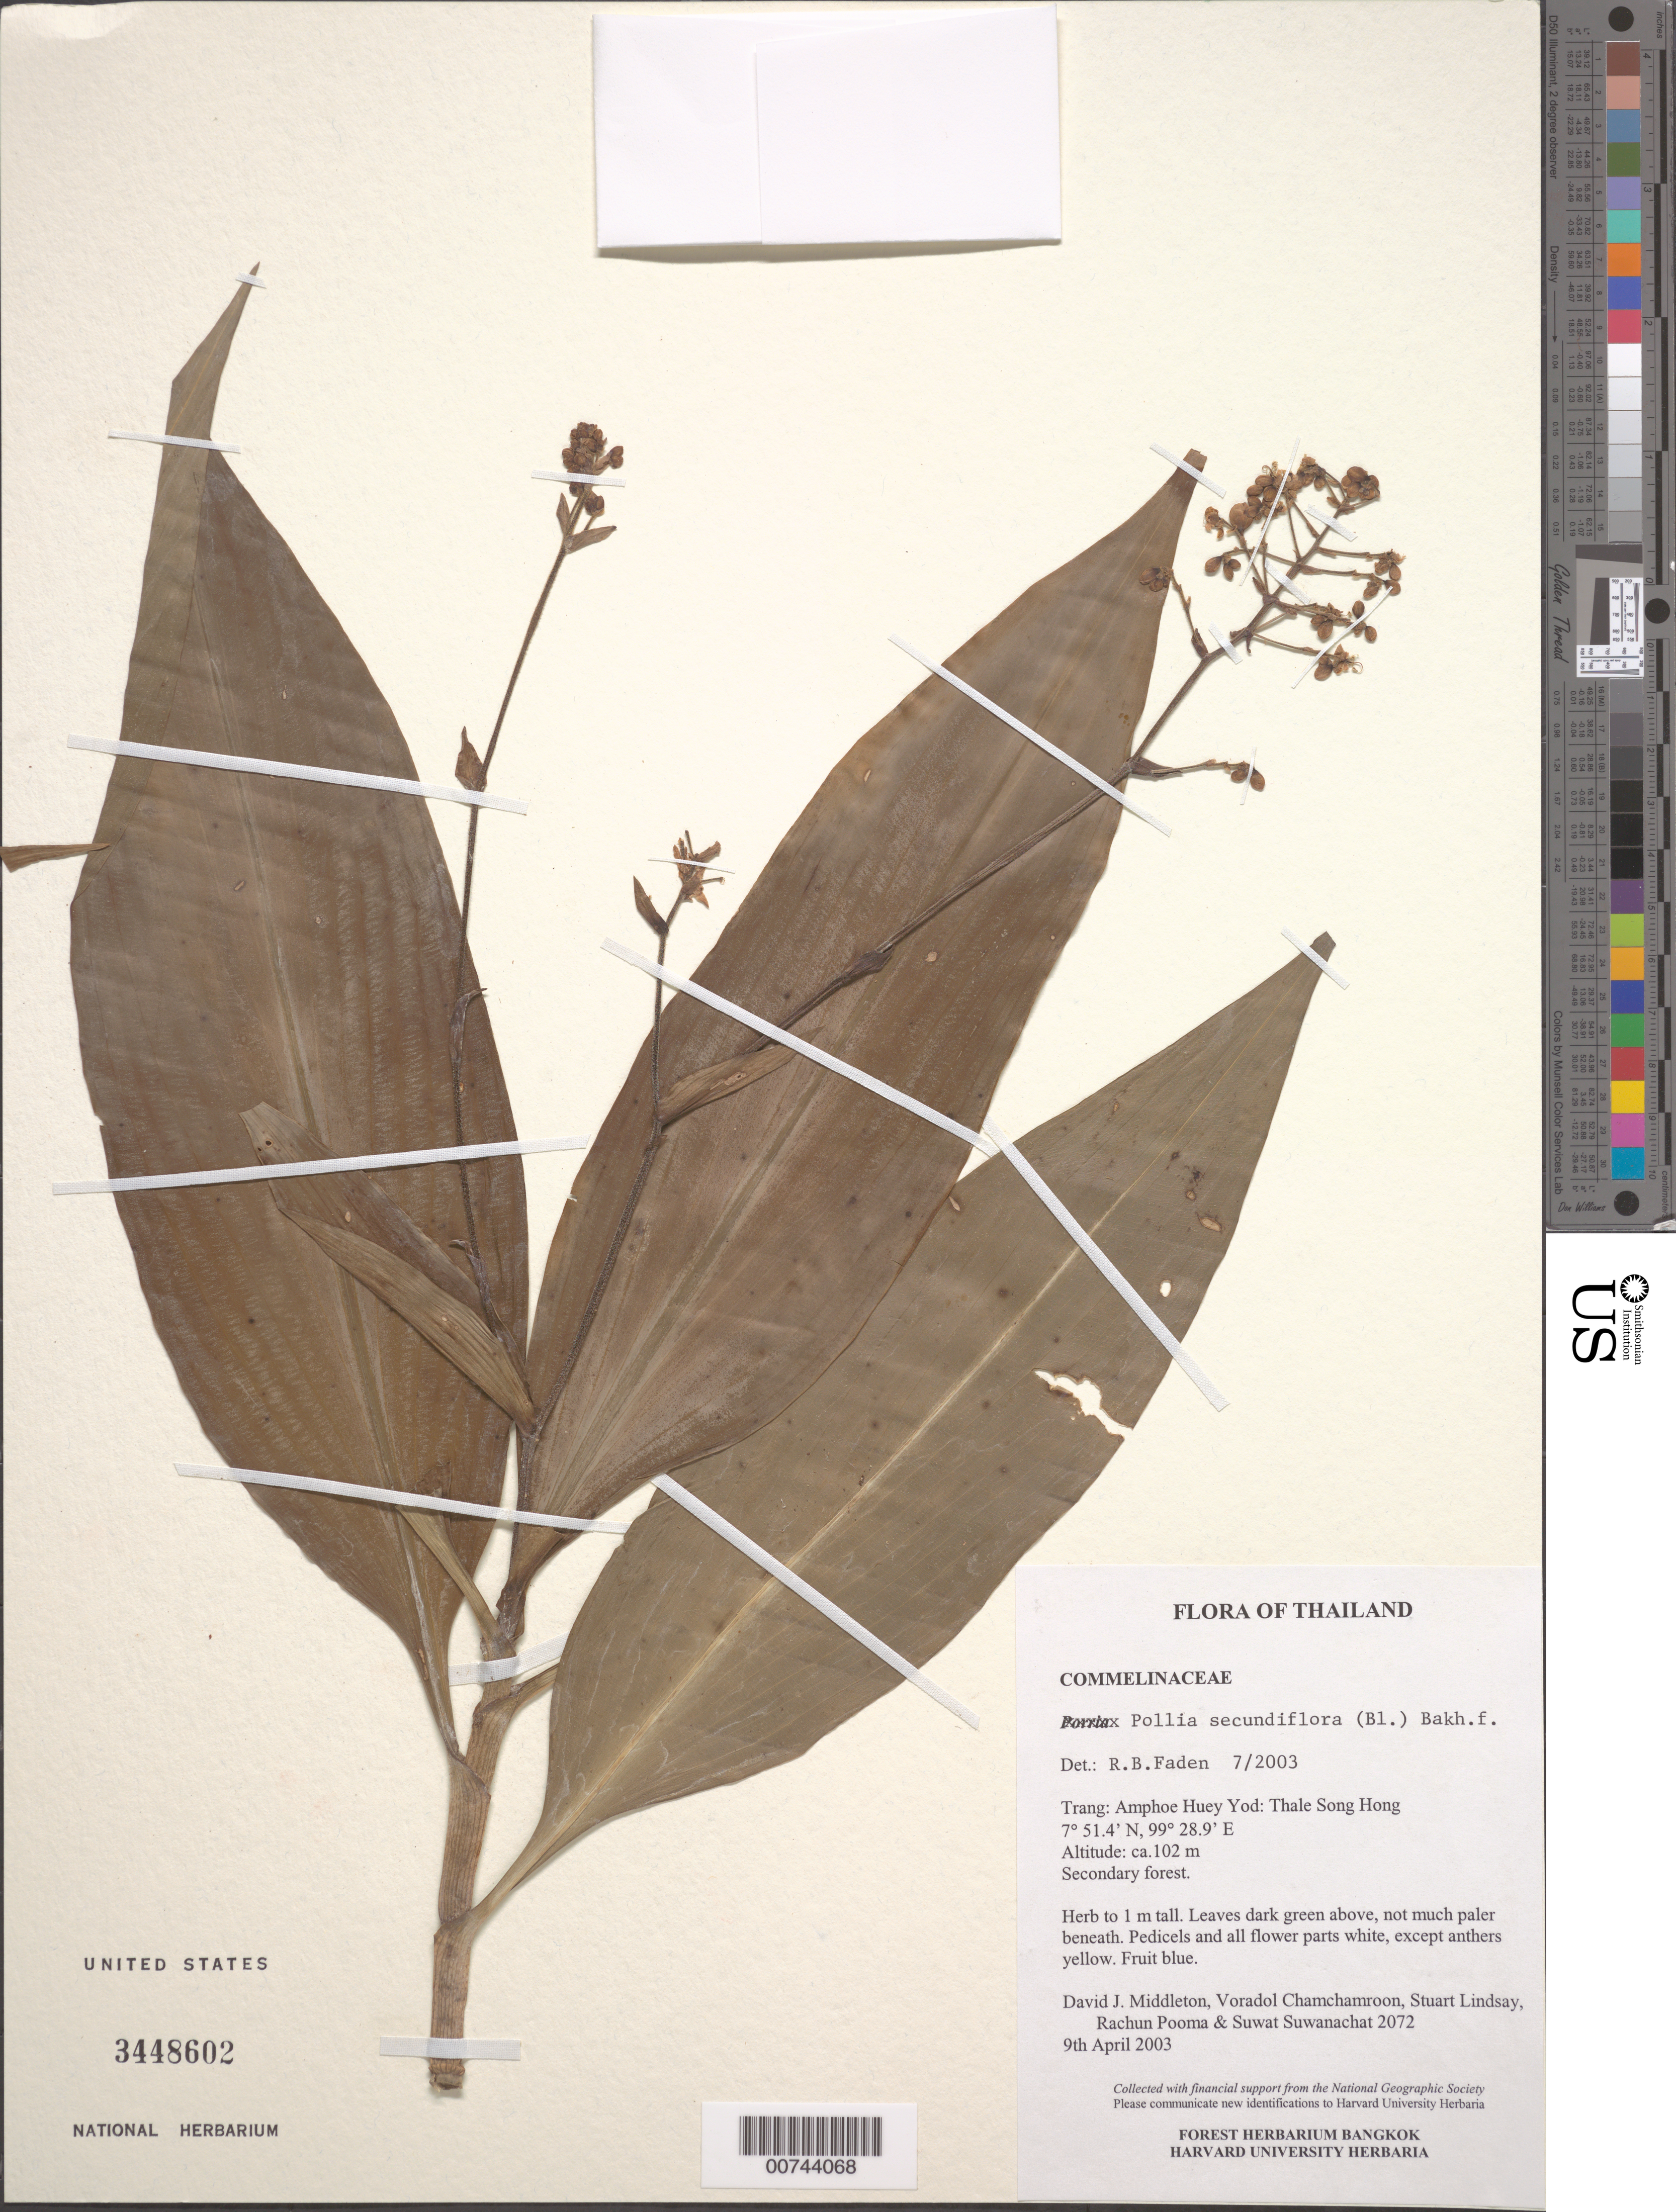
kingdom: Plantae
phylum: Tracheophyta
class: Liliopsida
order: Commelinales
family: Commelinaceae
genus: Pollia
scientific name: Pollia secundiflora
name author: (Blume) Bakh. f.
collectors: D. J. Middleton, S. Lindsay, R. Pooma, V. Chamchamroon & S. Suwanachat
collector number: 2072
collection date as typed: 09 Apr 2003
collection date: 2003-04-09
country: Thailand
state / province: Trang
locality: Amphoe Huey Yod, Thale Song Hong.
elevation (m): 102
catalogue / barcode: US 3448602